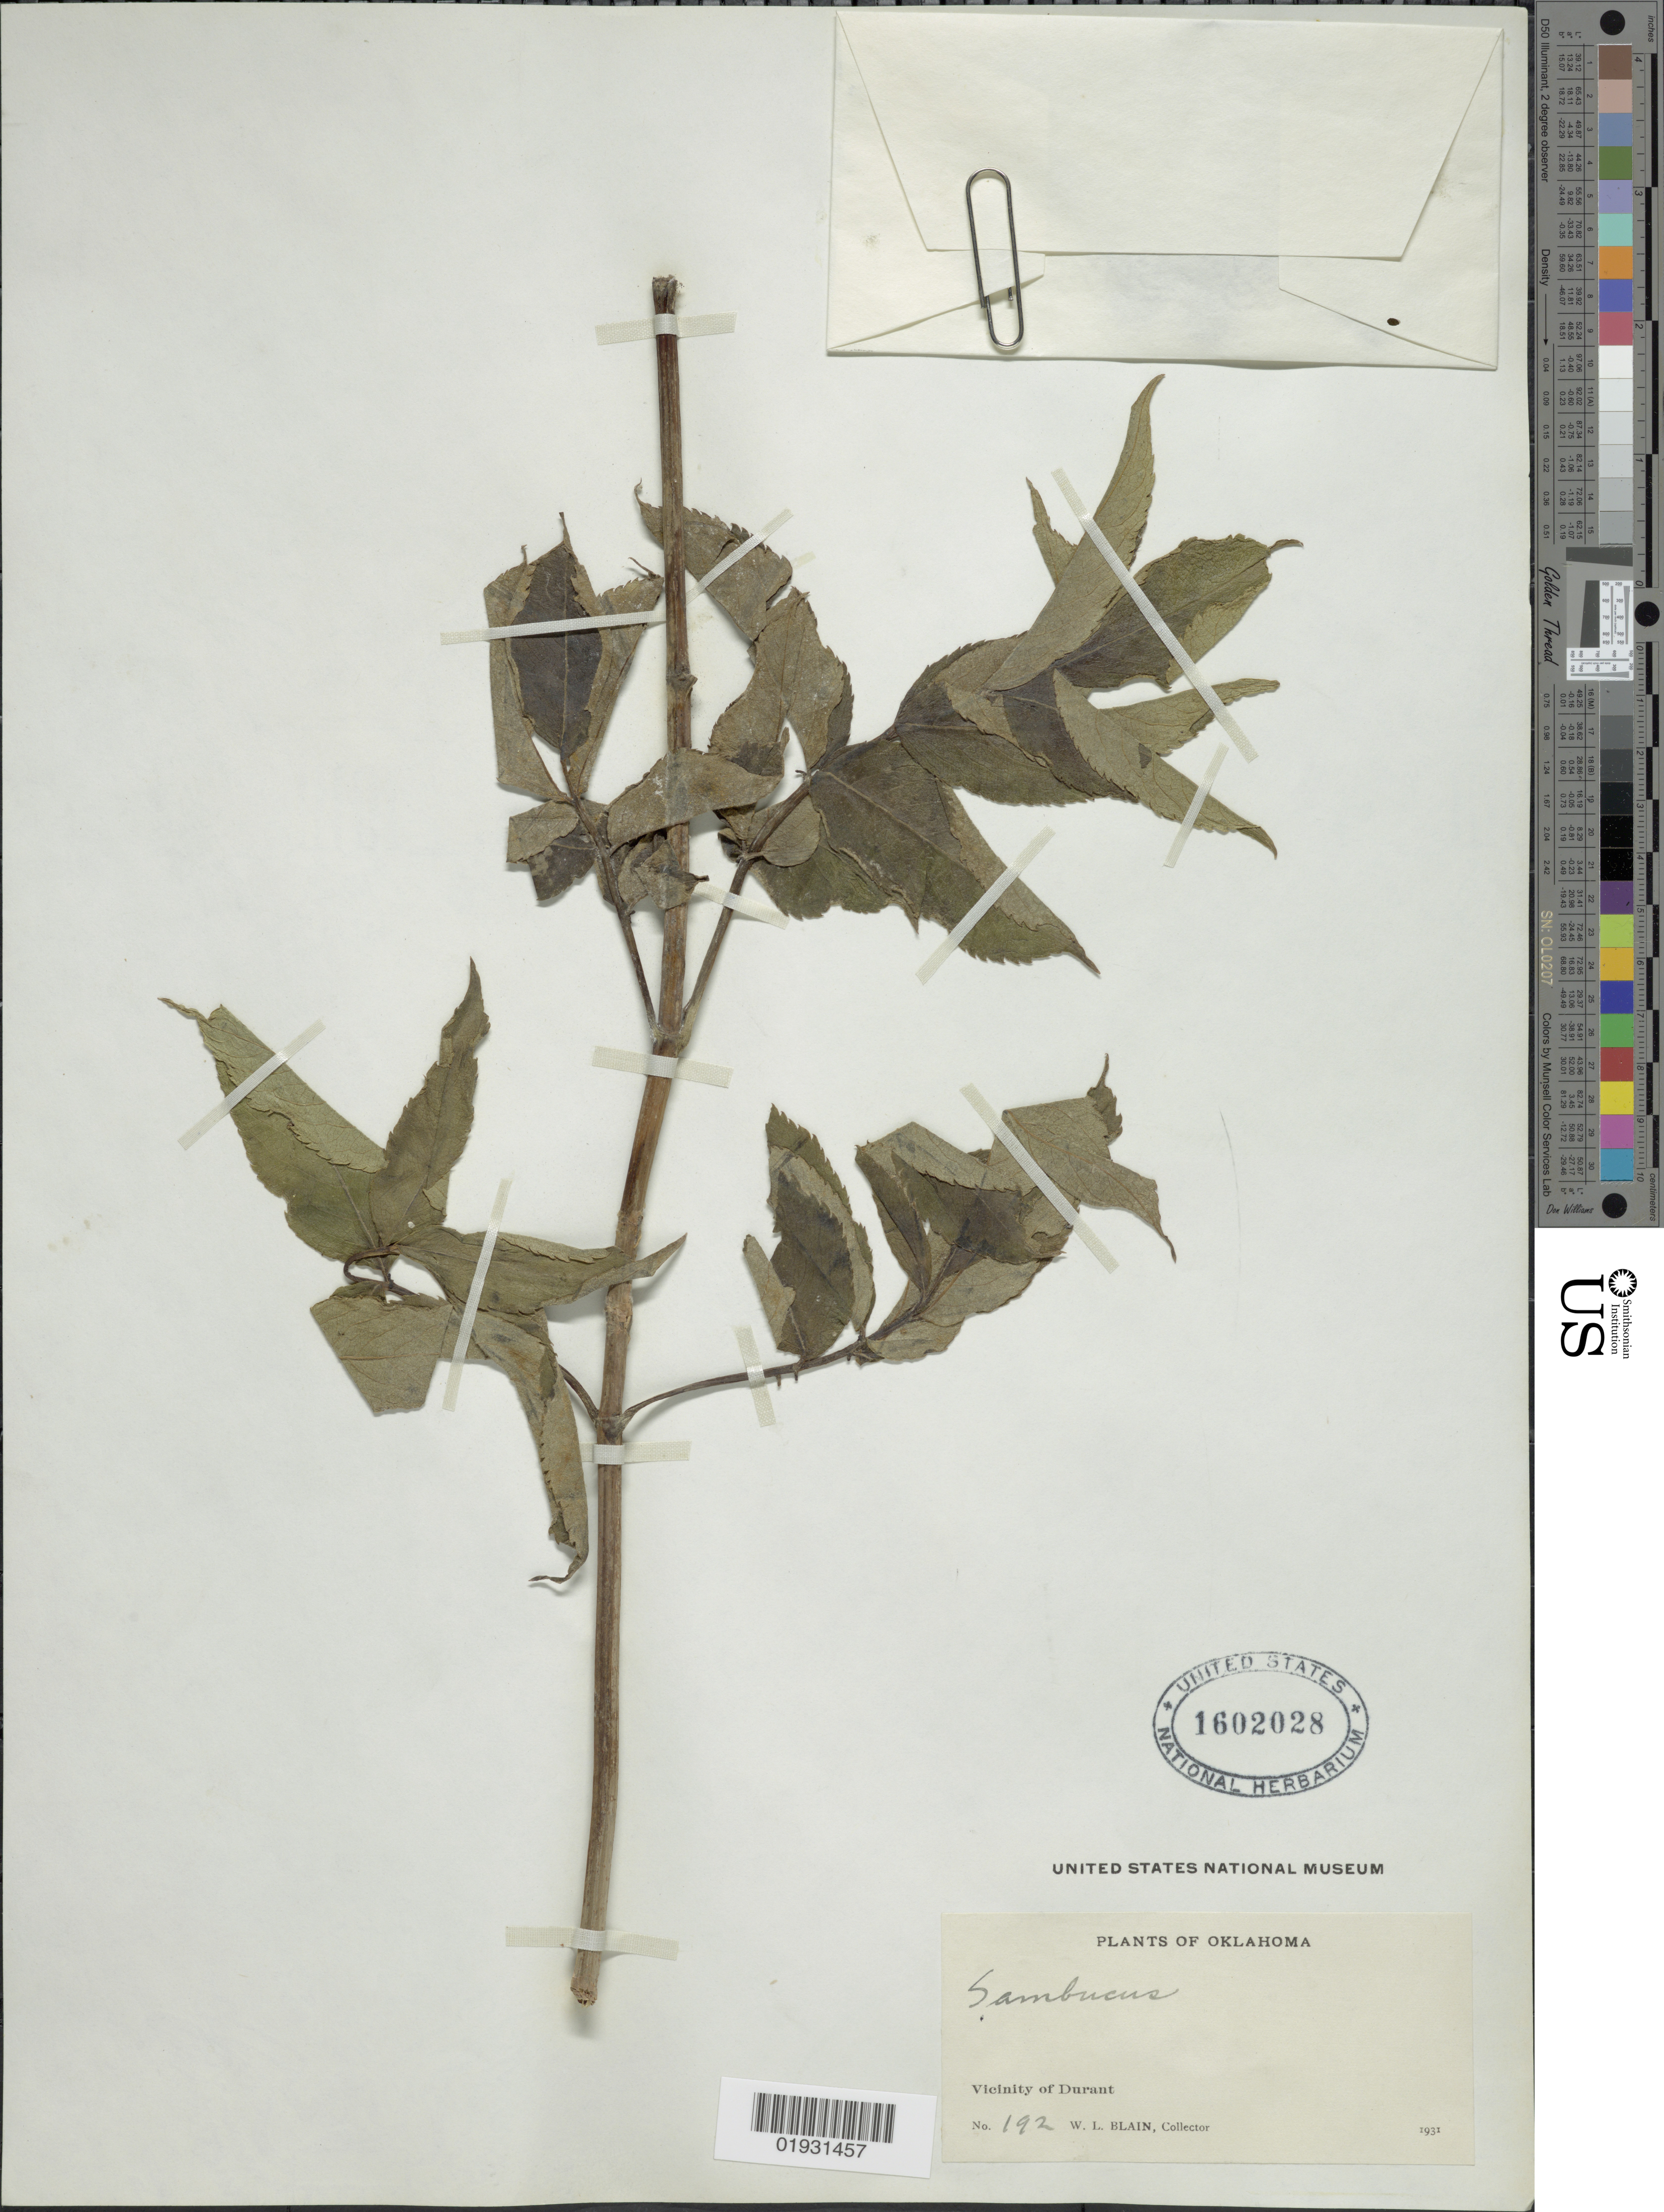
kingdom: Plantae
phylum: Tracheophyta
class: Magnoliopsida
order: Dipsacales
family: Viburnaceae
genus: Sambucus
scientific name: Sambucus sp.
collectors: W. Blain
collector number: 192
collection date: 1931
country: United States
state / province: Oklahoma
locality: Vicinity of Durant.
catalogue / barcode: US 1602028